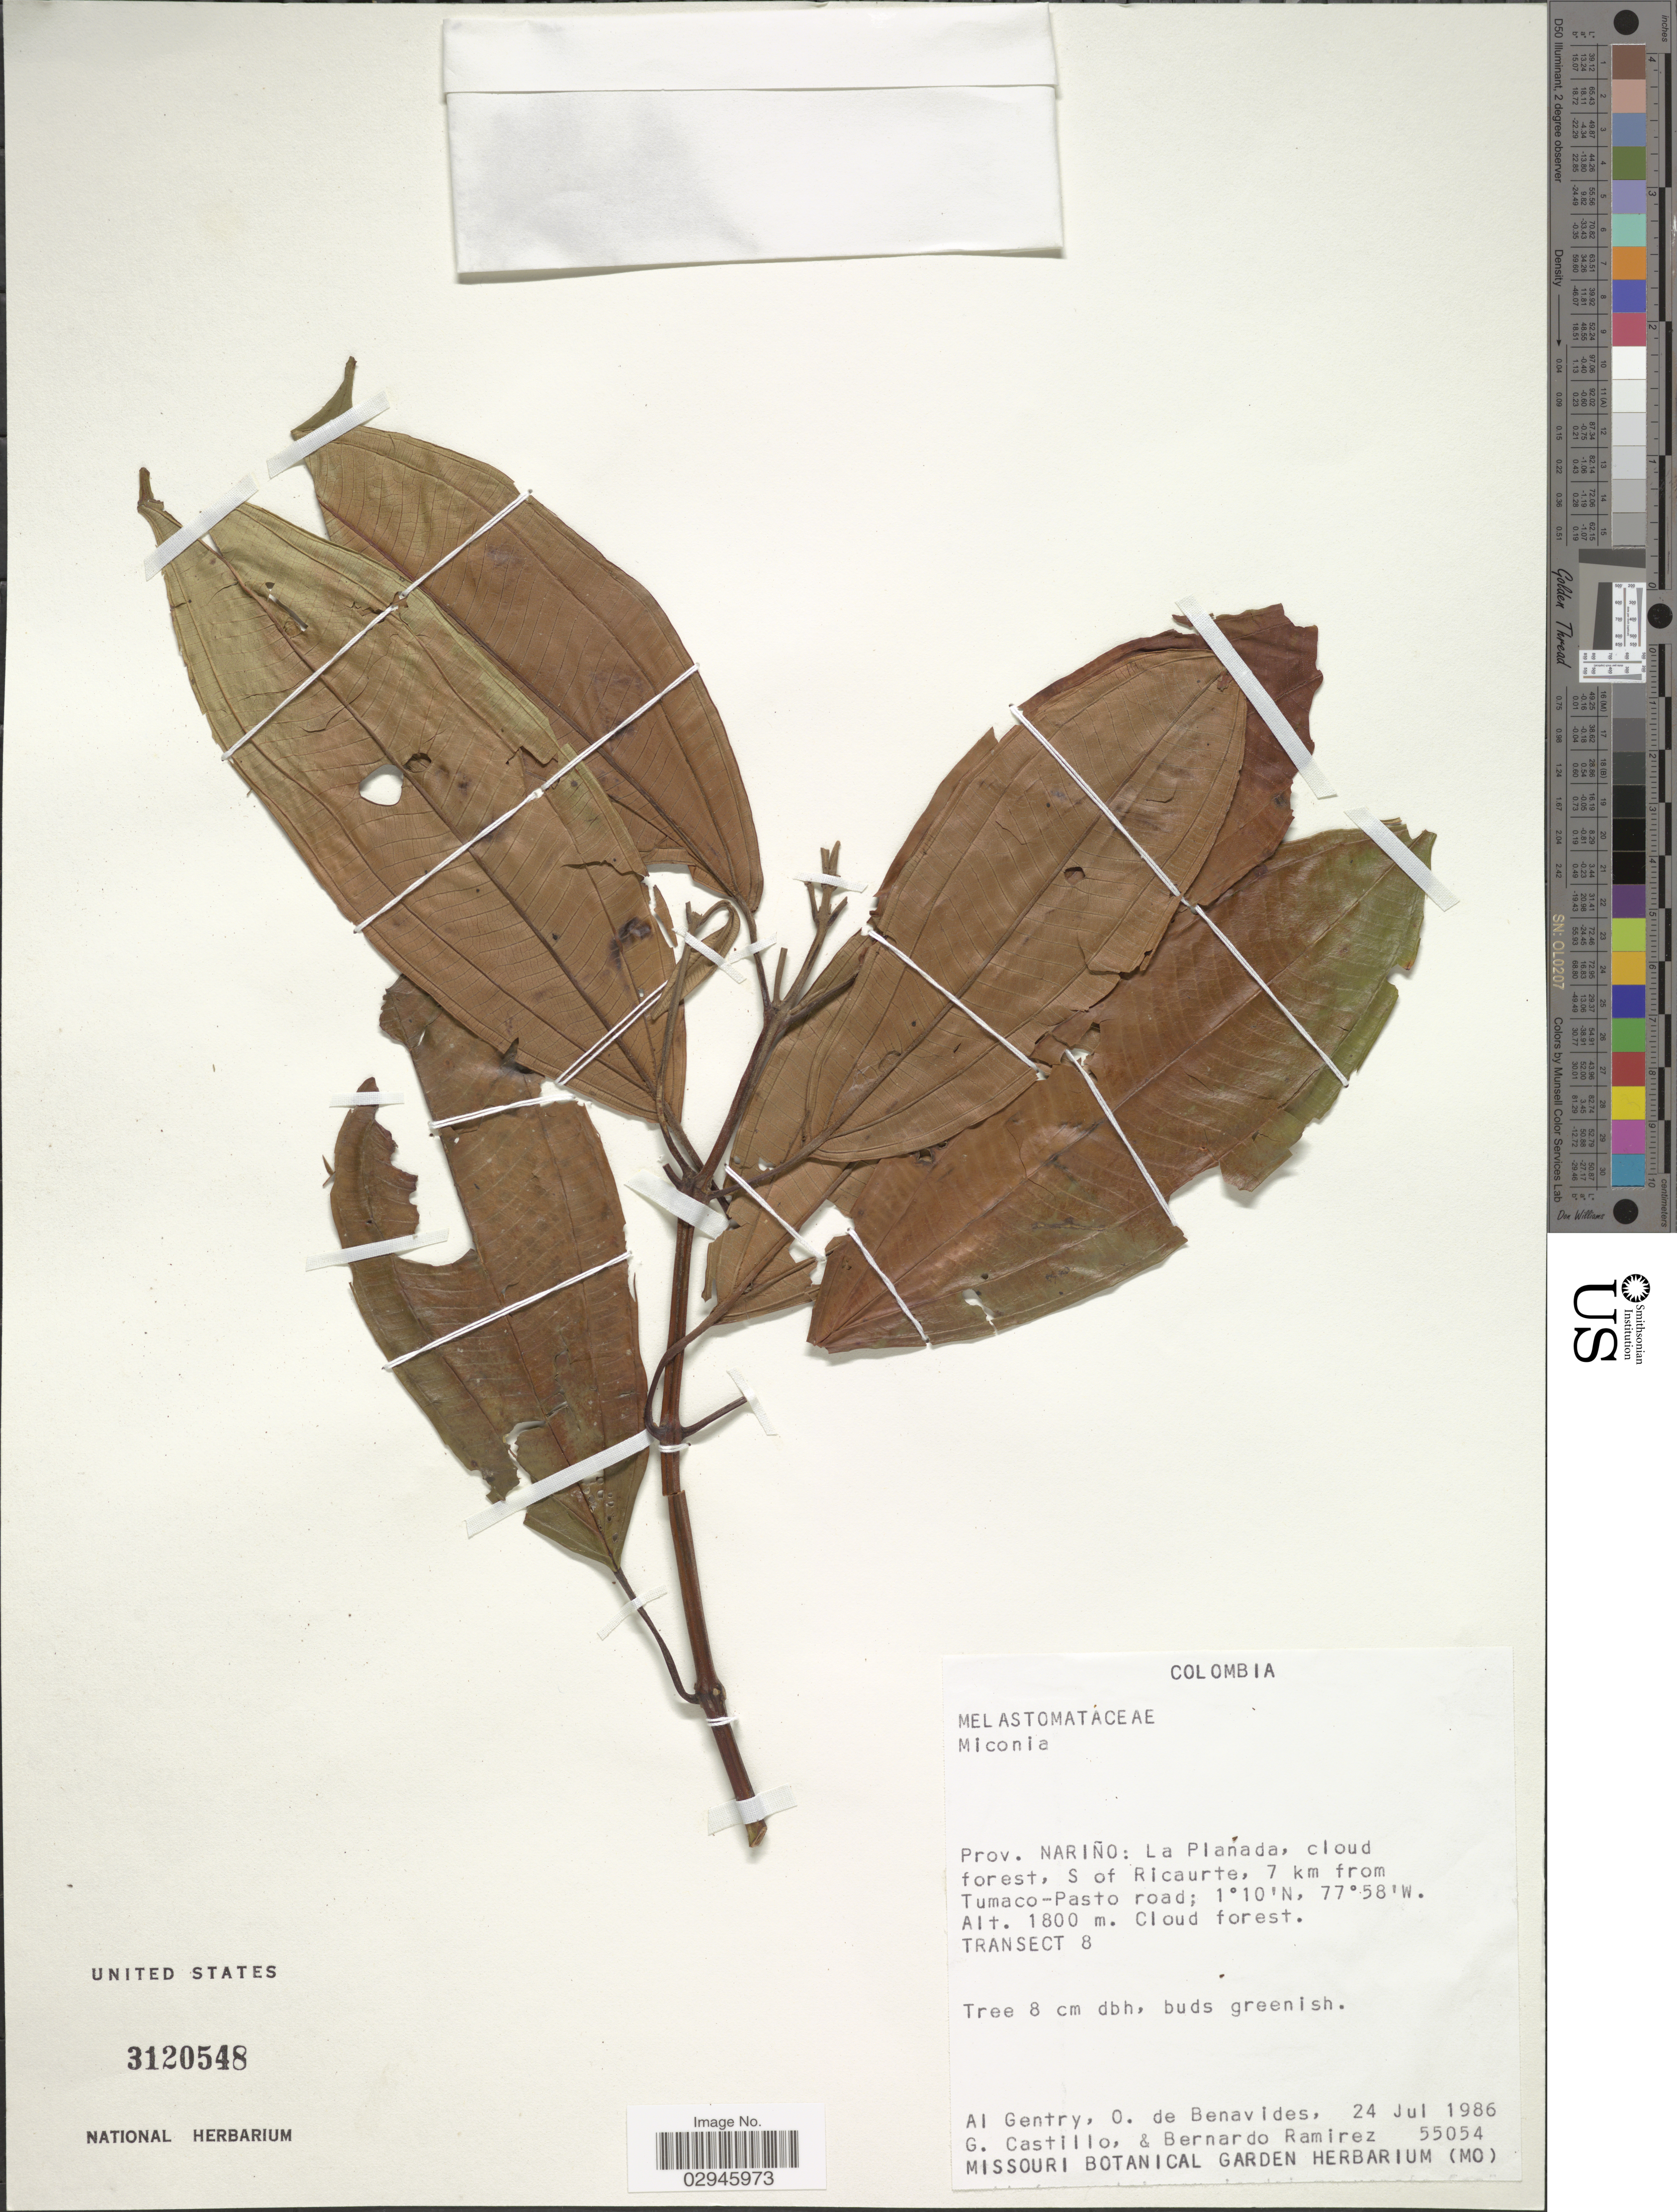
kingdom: Plantae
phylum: Tracheophyta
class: Magnoliopsida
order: Myrtales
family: Melastomataceae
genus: Miconia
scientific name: Miconia brigitteae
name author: Humberto Mend. & Posada- Herrera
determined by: Murillo, J. S.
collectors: A. H. Gentry, Olga S. de Benavides, G. Castillo & B. Ramírez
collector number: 55054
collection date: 1986-07-24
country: Colombia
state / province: Nariño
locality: La Planada, S of Ricaurte, 7 km from Tumaco-Pasto road. TRANSECT 8.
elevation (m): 1800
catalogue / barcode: US 3120548